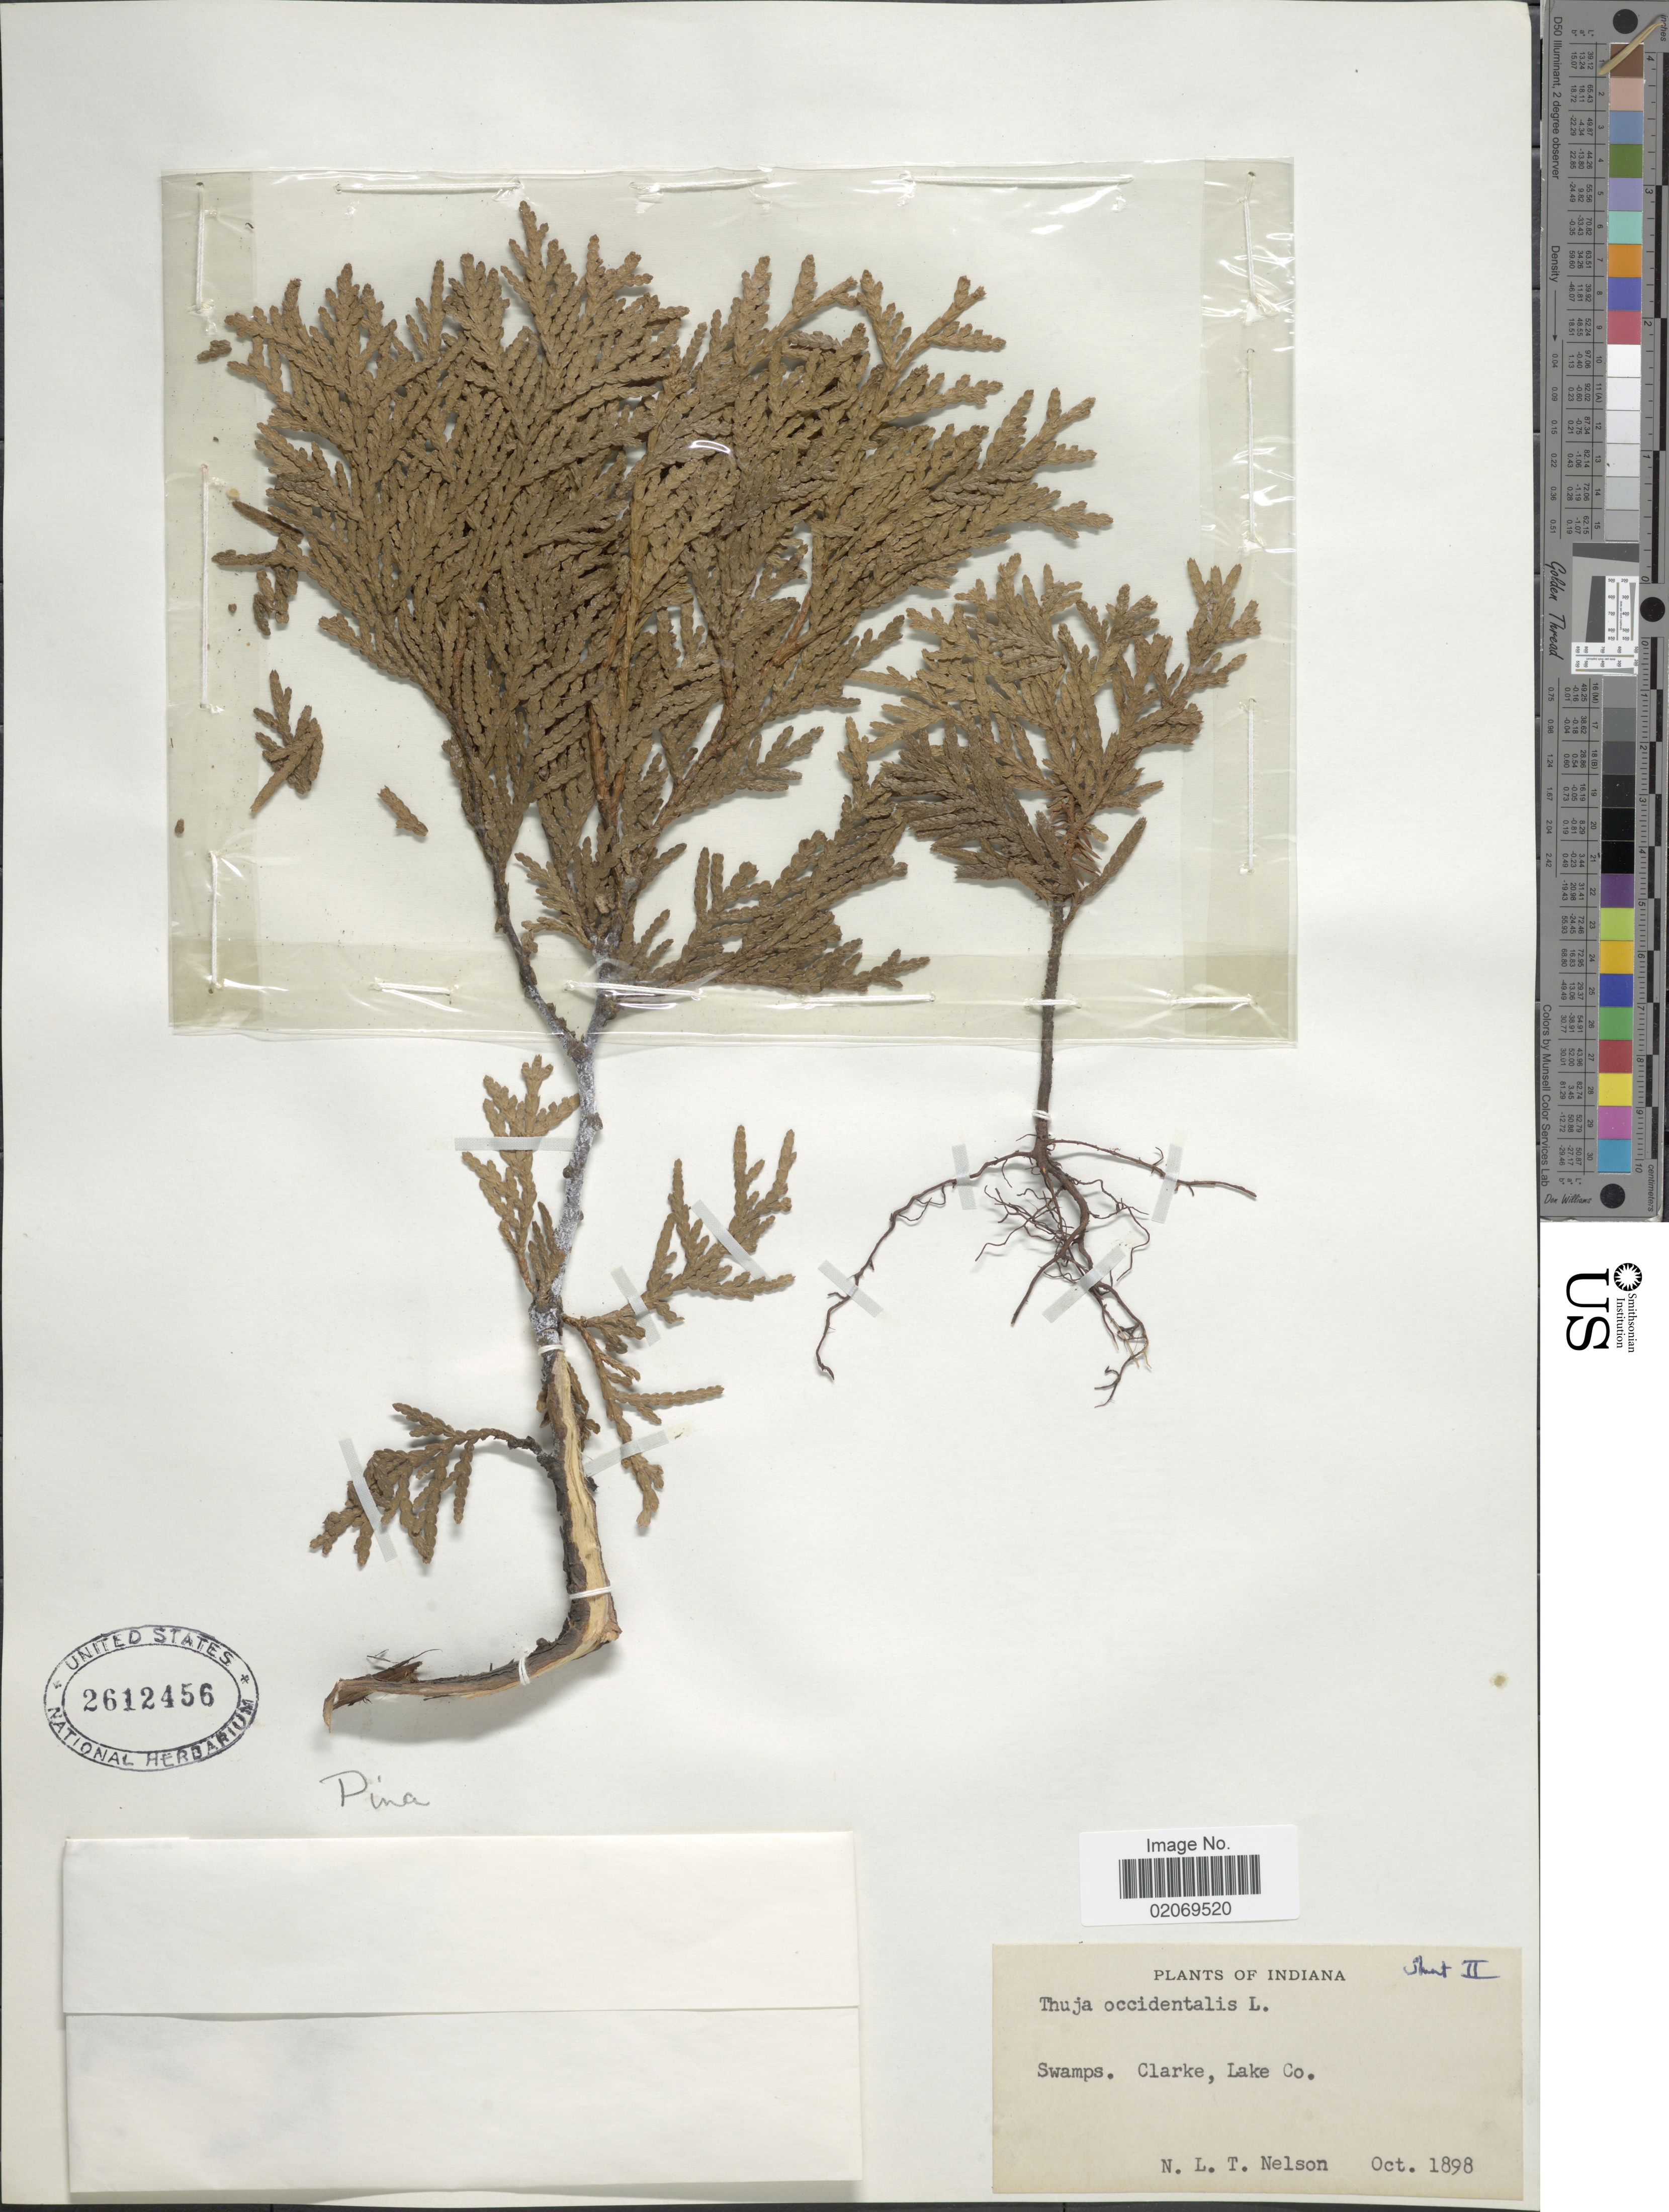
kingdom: Plantae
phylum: Tracheophyta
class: Pinopsida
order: Pinales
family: Cupressaceae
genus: Thuja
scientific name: Thuja occidentalis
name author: L.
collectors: N. L. T. Nelson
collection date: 1898-10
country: United States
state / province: Indiana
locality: Swamps, Clarke, Lake Co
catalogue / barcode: US 2612456